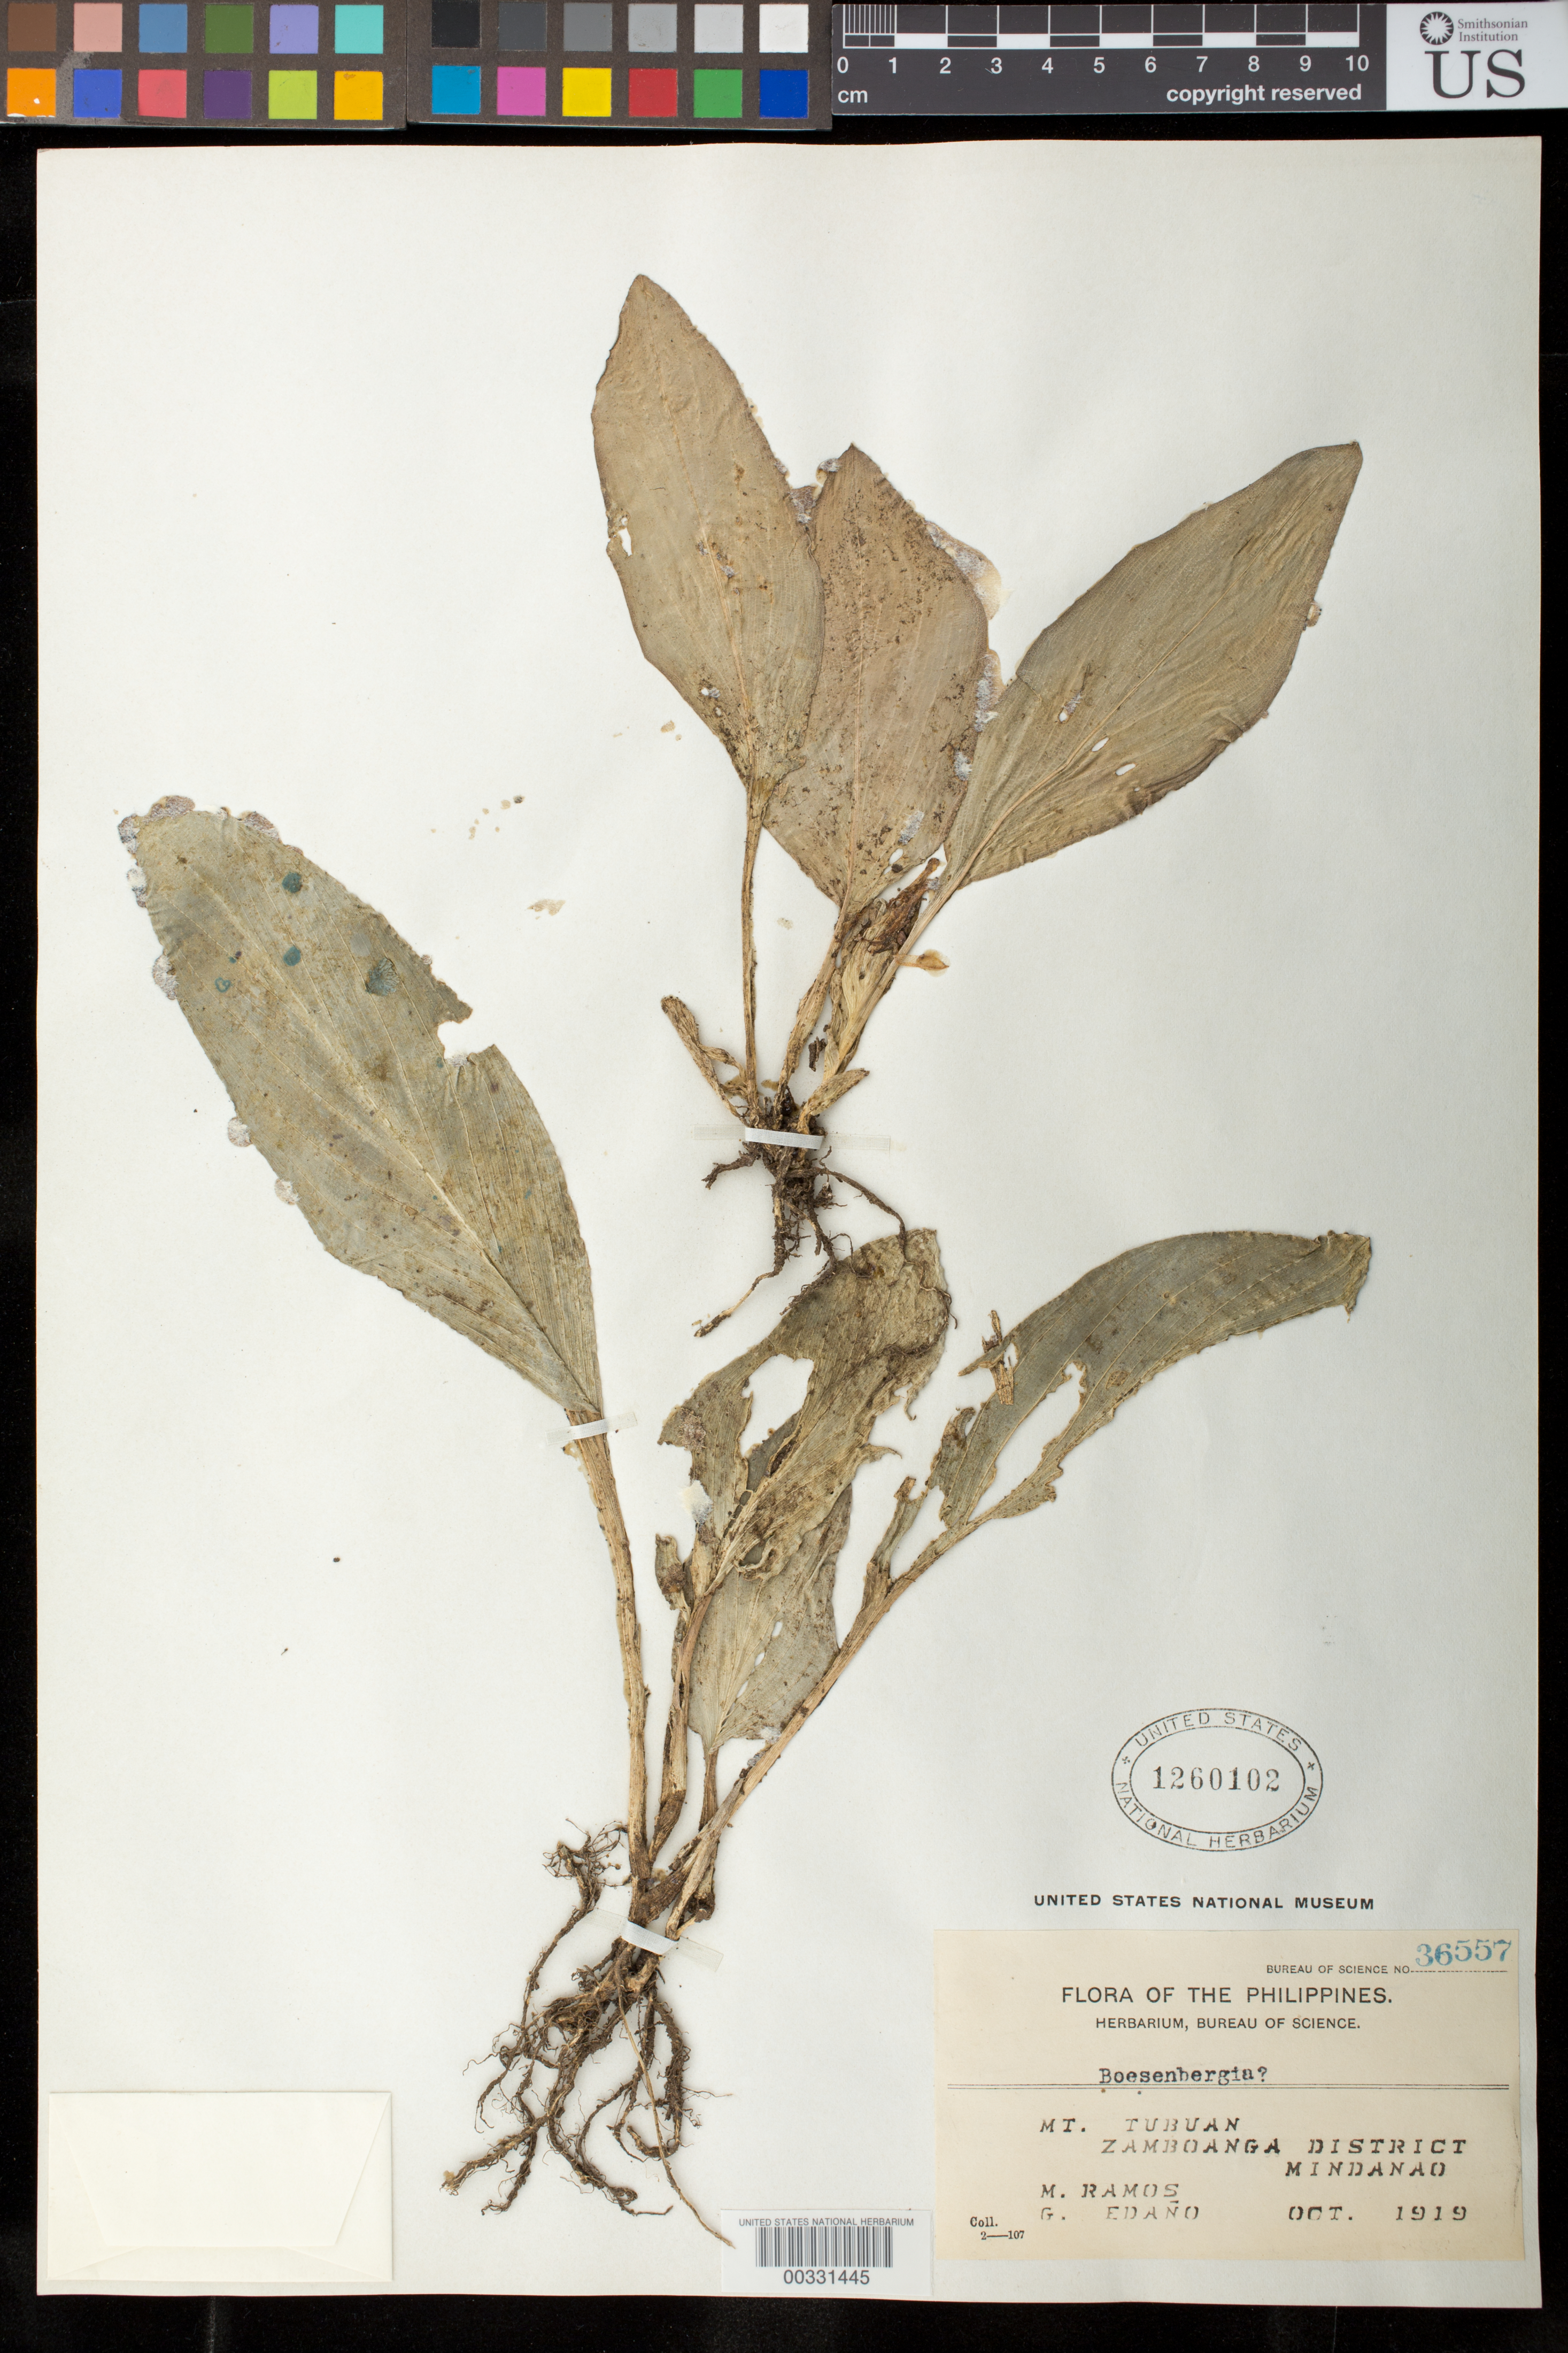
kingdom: Plantae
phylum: Tracheophyta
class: Liliopsida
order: Zingiberales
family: Zingiberaceae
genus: Boesenbergia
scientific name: Boesenbergia sp.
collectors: M. Ramos & G. E. Edaño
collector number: Bur. Sci. 36557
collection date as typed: Oct 1919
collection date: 1919-10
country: Philippines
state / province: Muslim Mindanao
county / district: Maguindanao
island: Mindanao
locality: Mt tubuan, zamboanga dist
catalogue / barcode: US 1260102